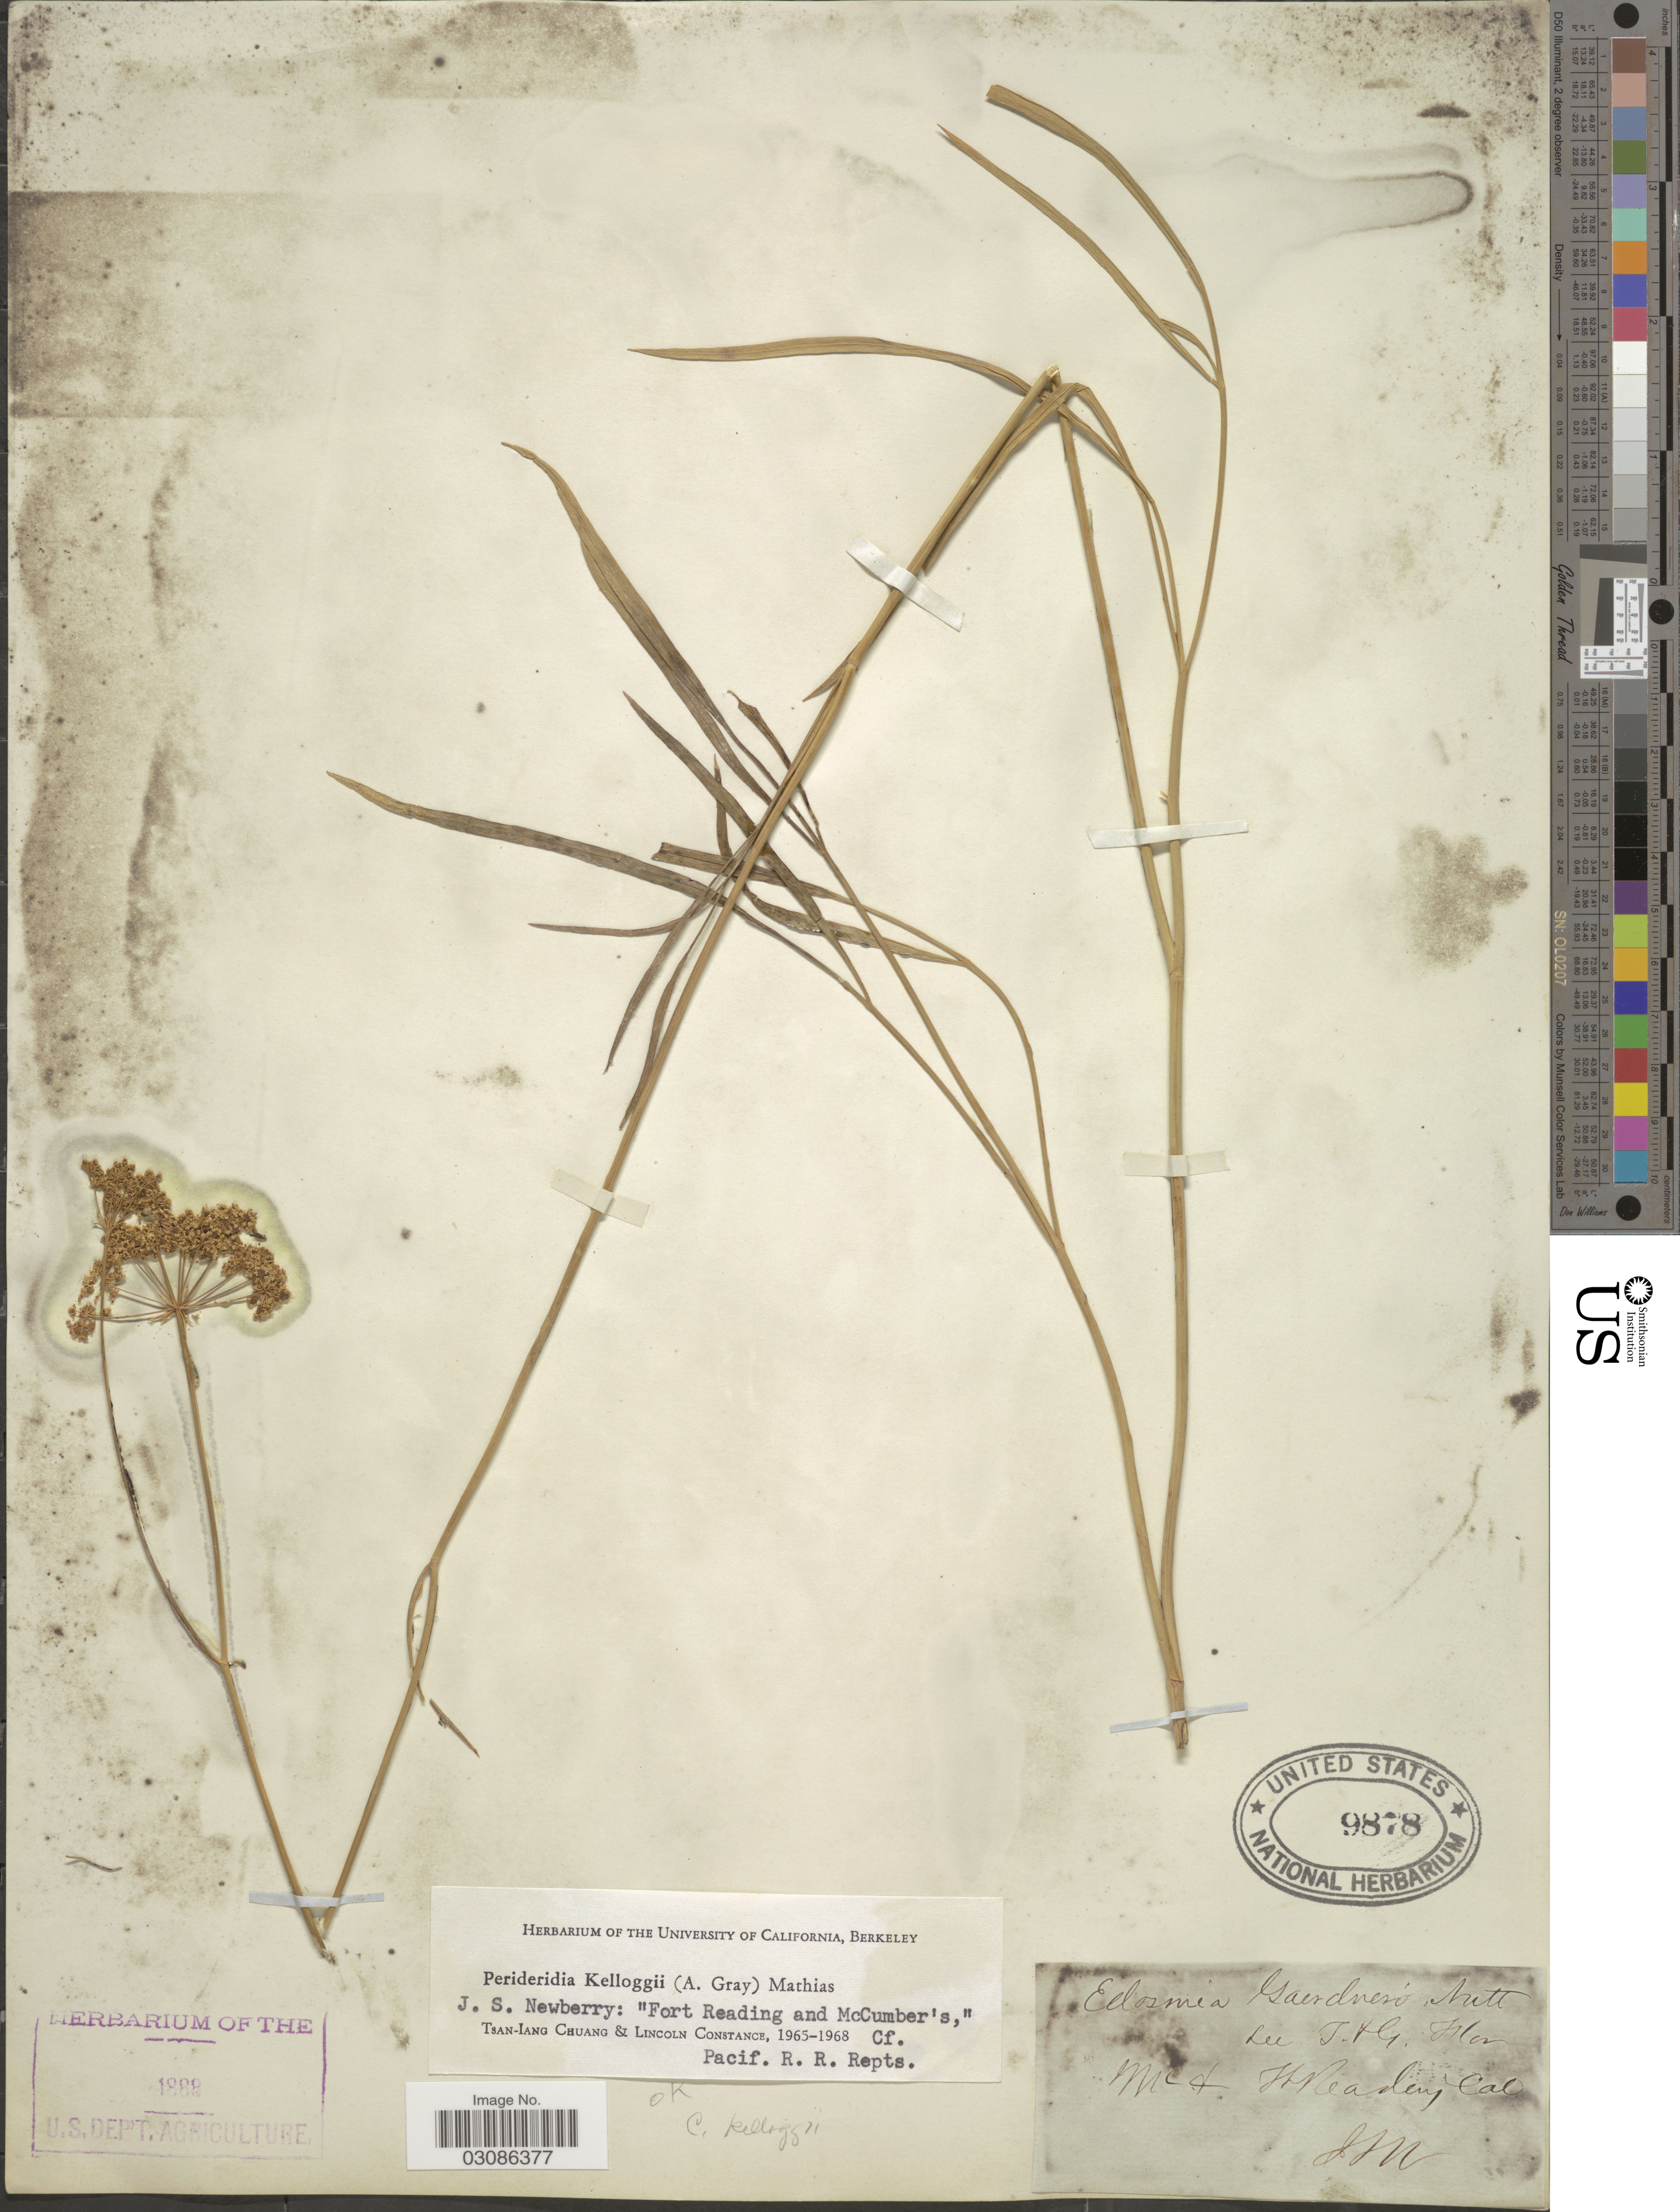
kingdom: Plantae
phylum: Tracheophyta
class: Magnoliopsida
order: Apiales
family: Apiaceae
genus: Perideridia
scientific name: Perideridia kelloggii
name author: (A. Gray) Mathias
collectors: J. M.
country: United States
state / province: California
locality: Ft. Reading.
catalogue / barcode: US 9878